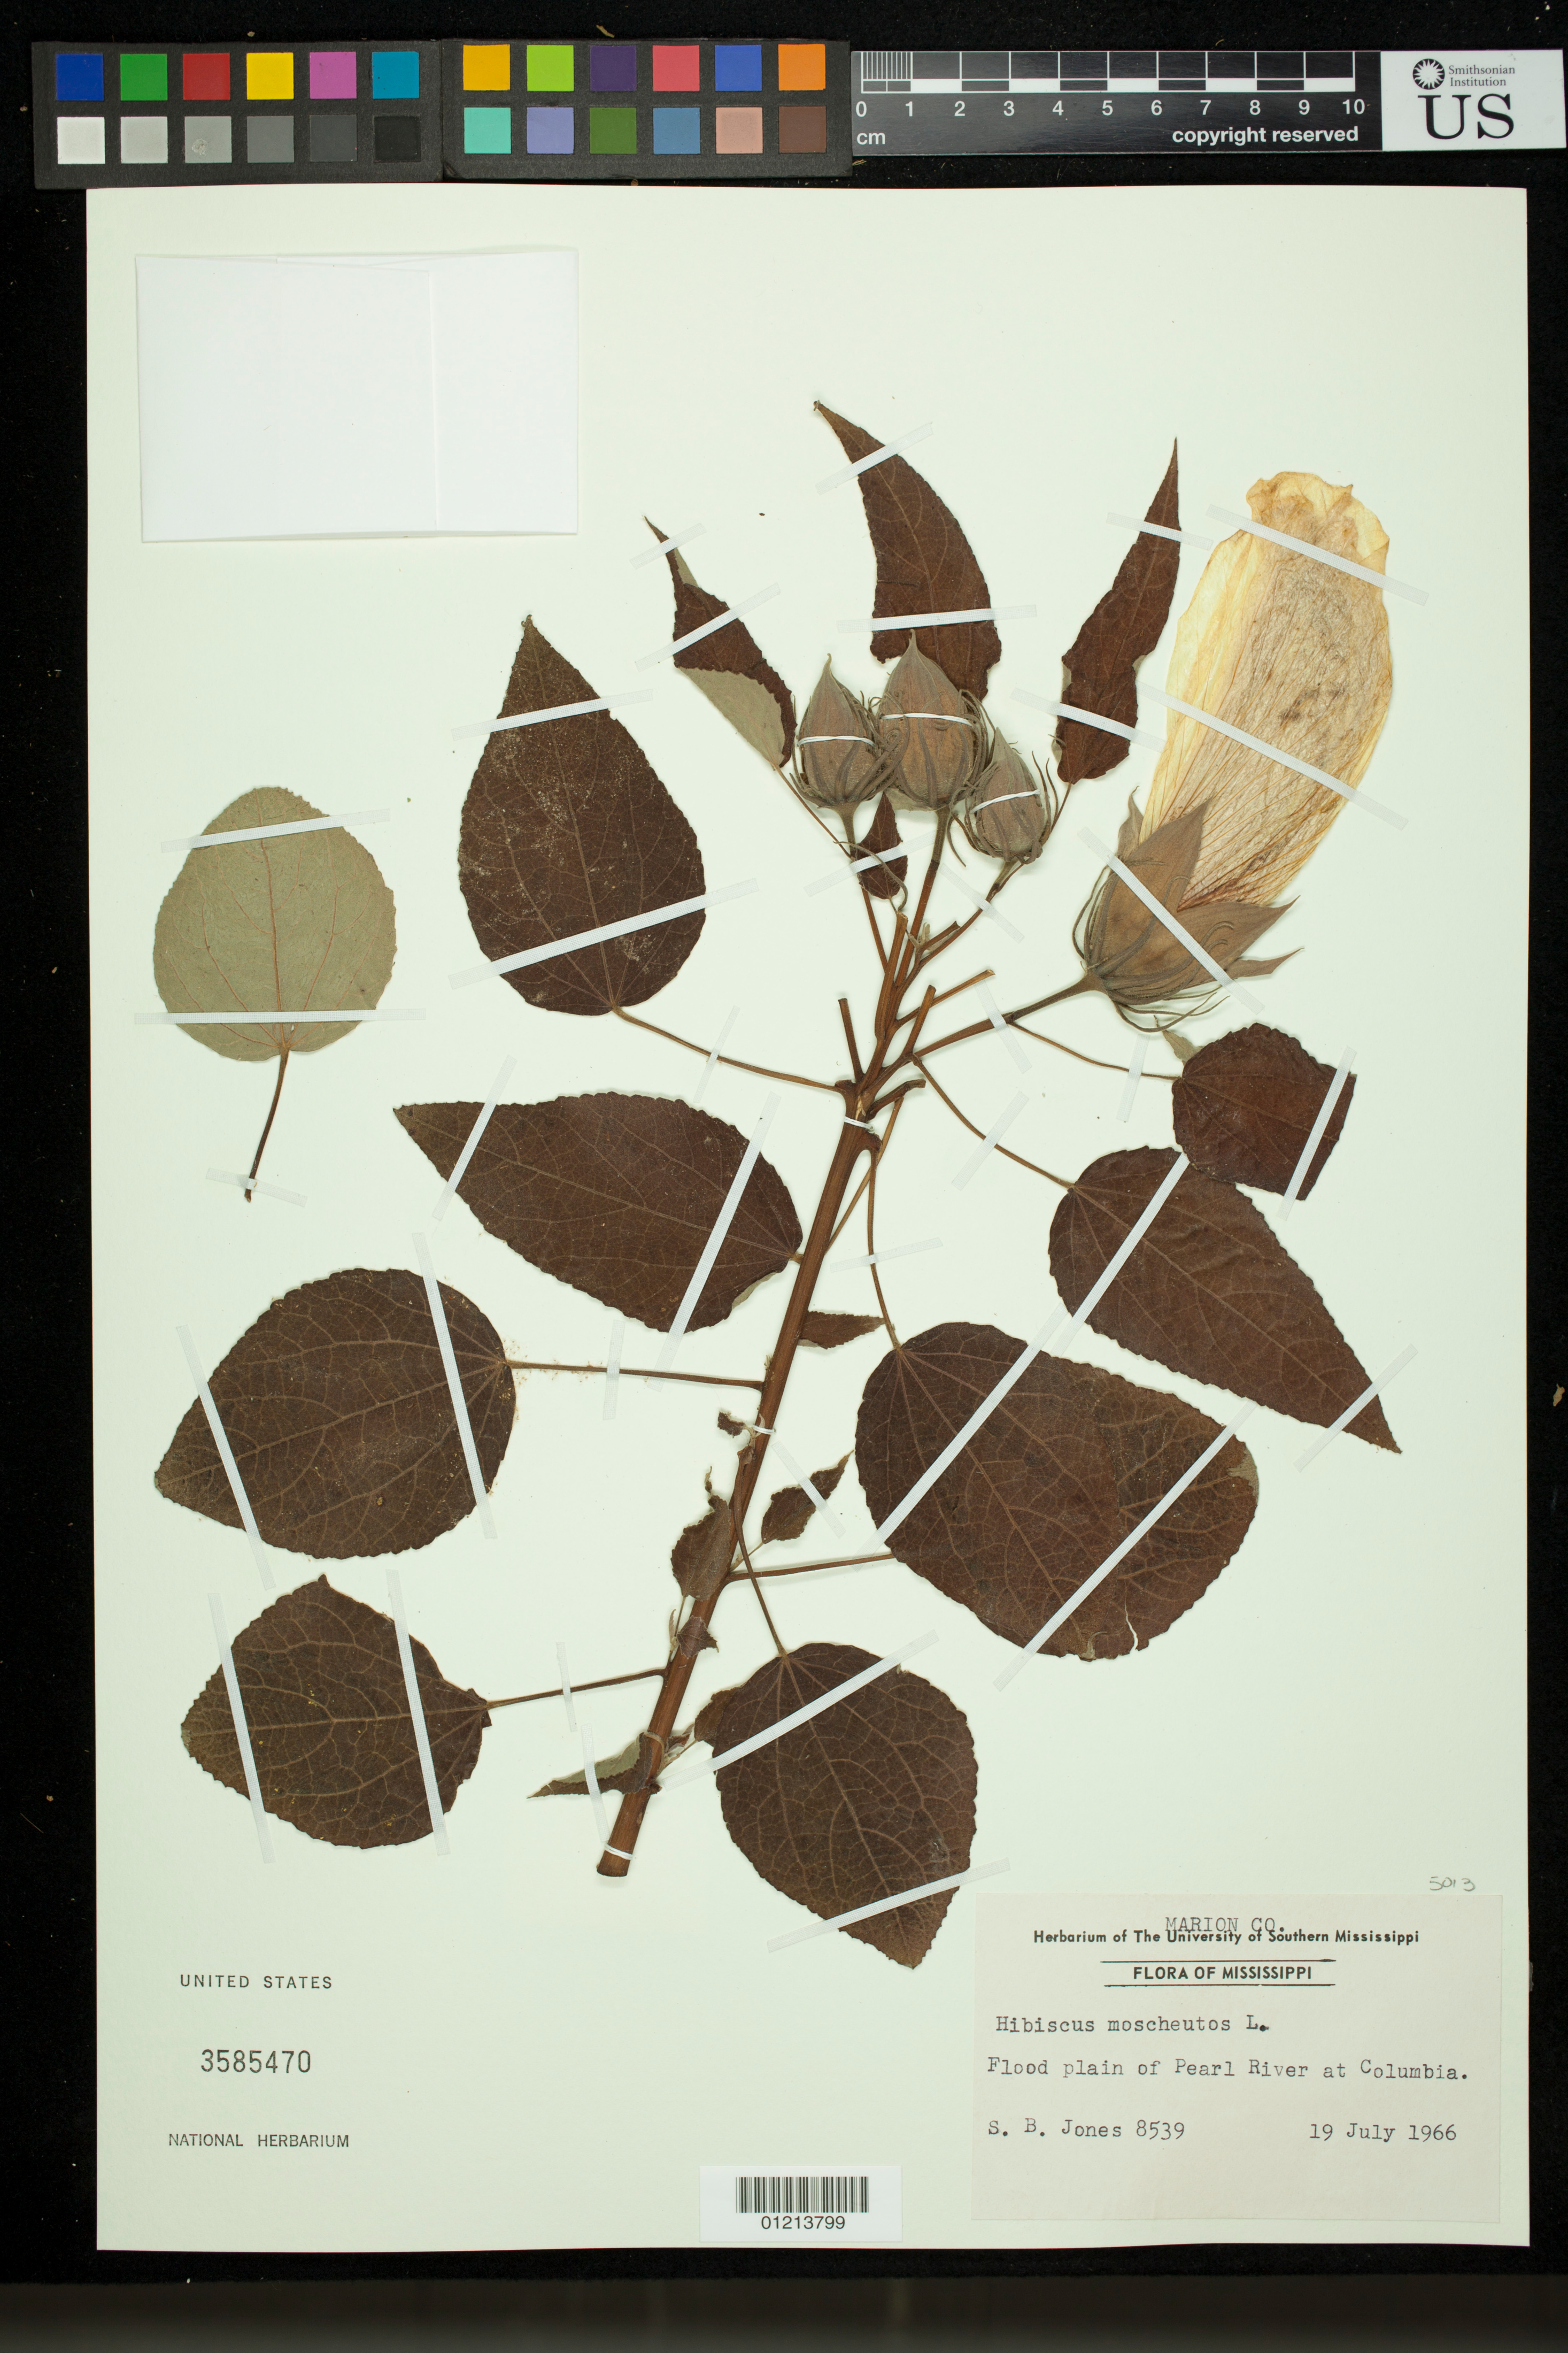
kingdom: Plantae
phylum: Tracheophyta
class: Magnoliopsida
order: Malvales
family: Malvaceae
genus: Hibiscus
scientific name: Hibiscus moscheutos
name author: L.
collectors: S. B. Jones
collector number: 8539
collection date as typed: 19 Jul 1966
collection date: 1966-07-19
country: United States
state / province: Mississippi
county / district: Marion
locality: Marion Co.: Flood plain of Pearl River at Columbia.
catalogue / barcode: US 3585470